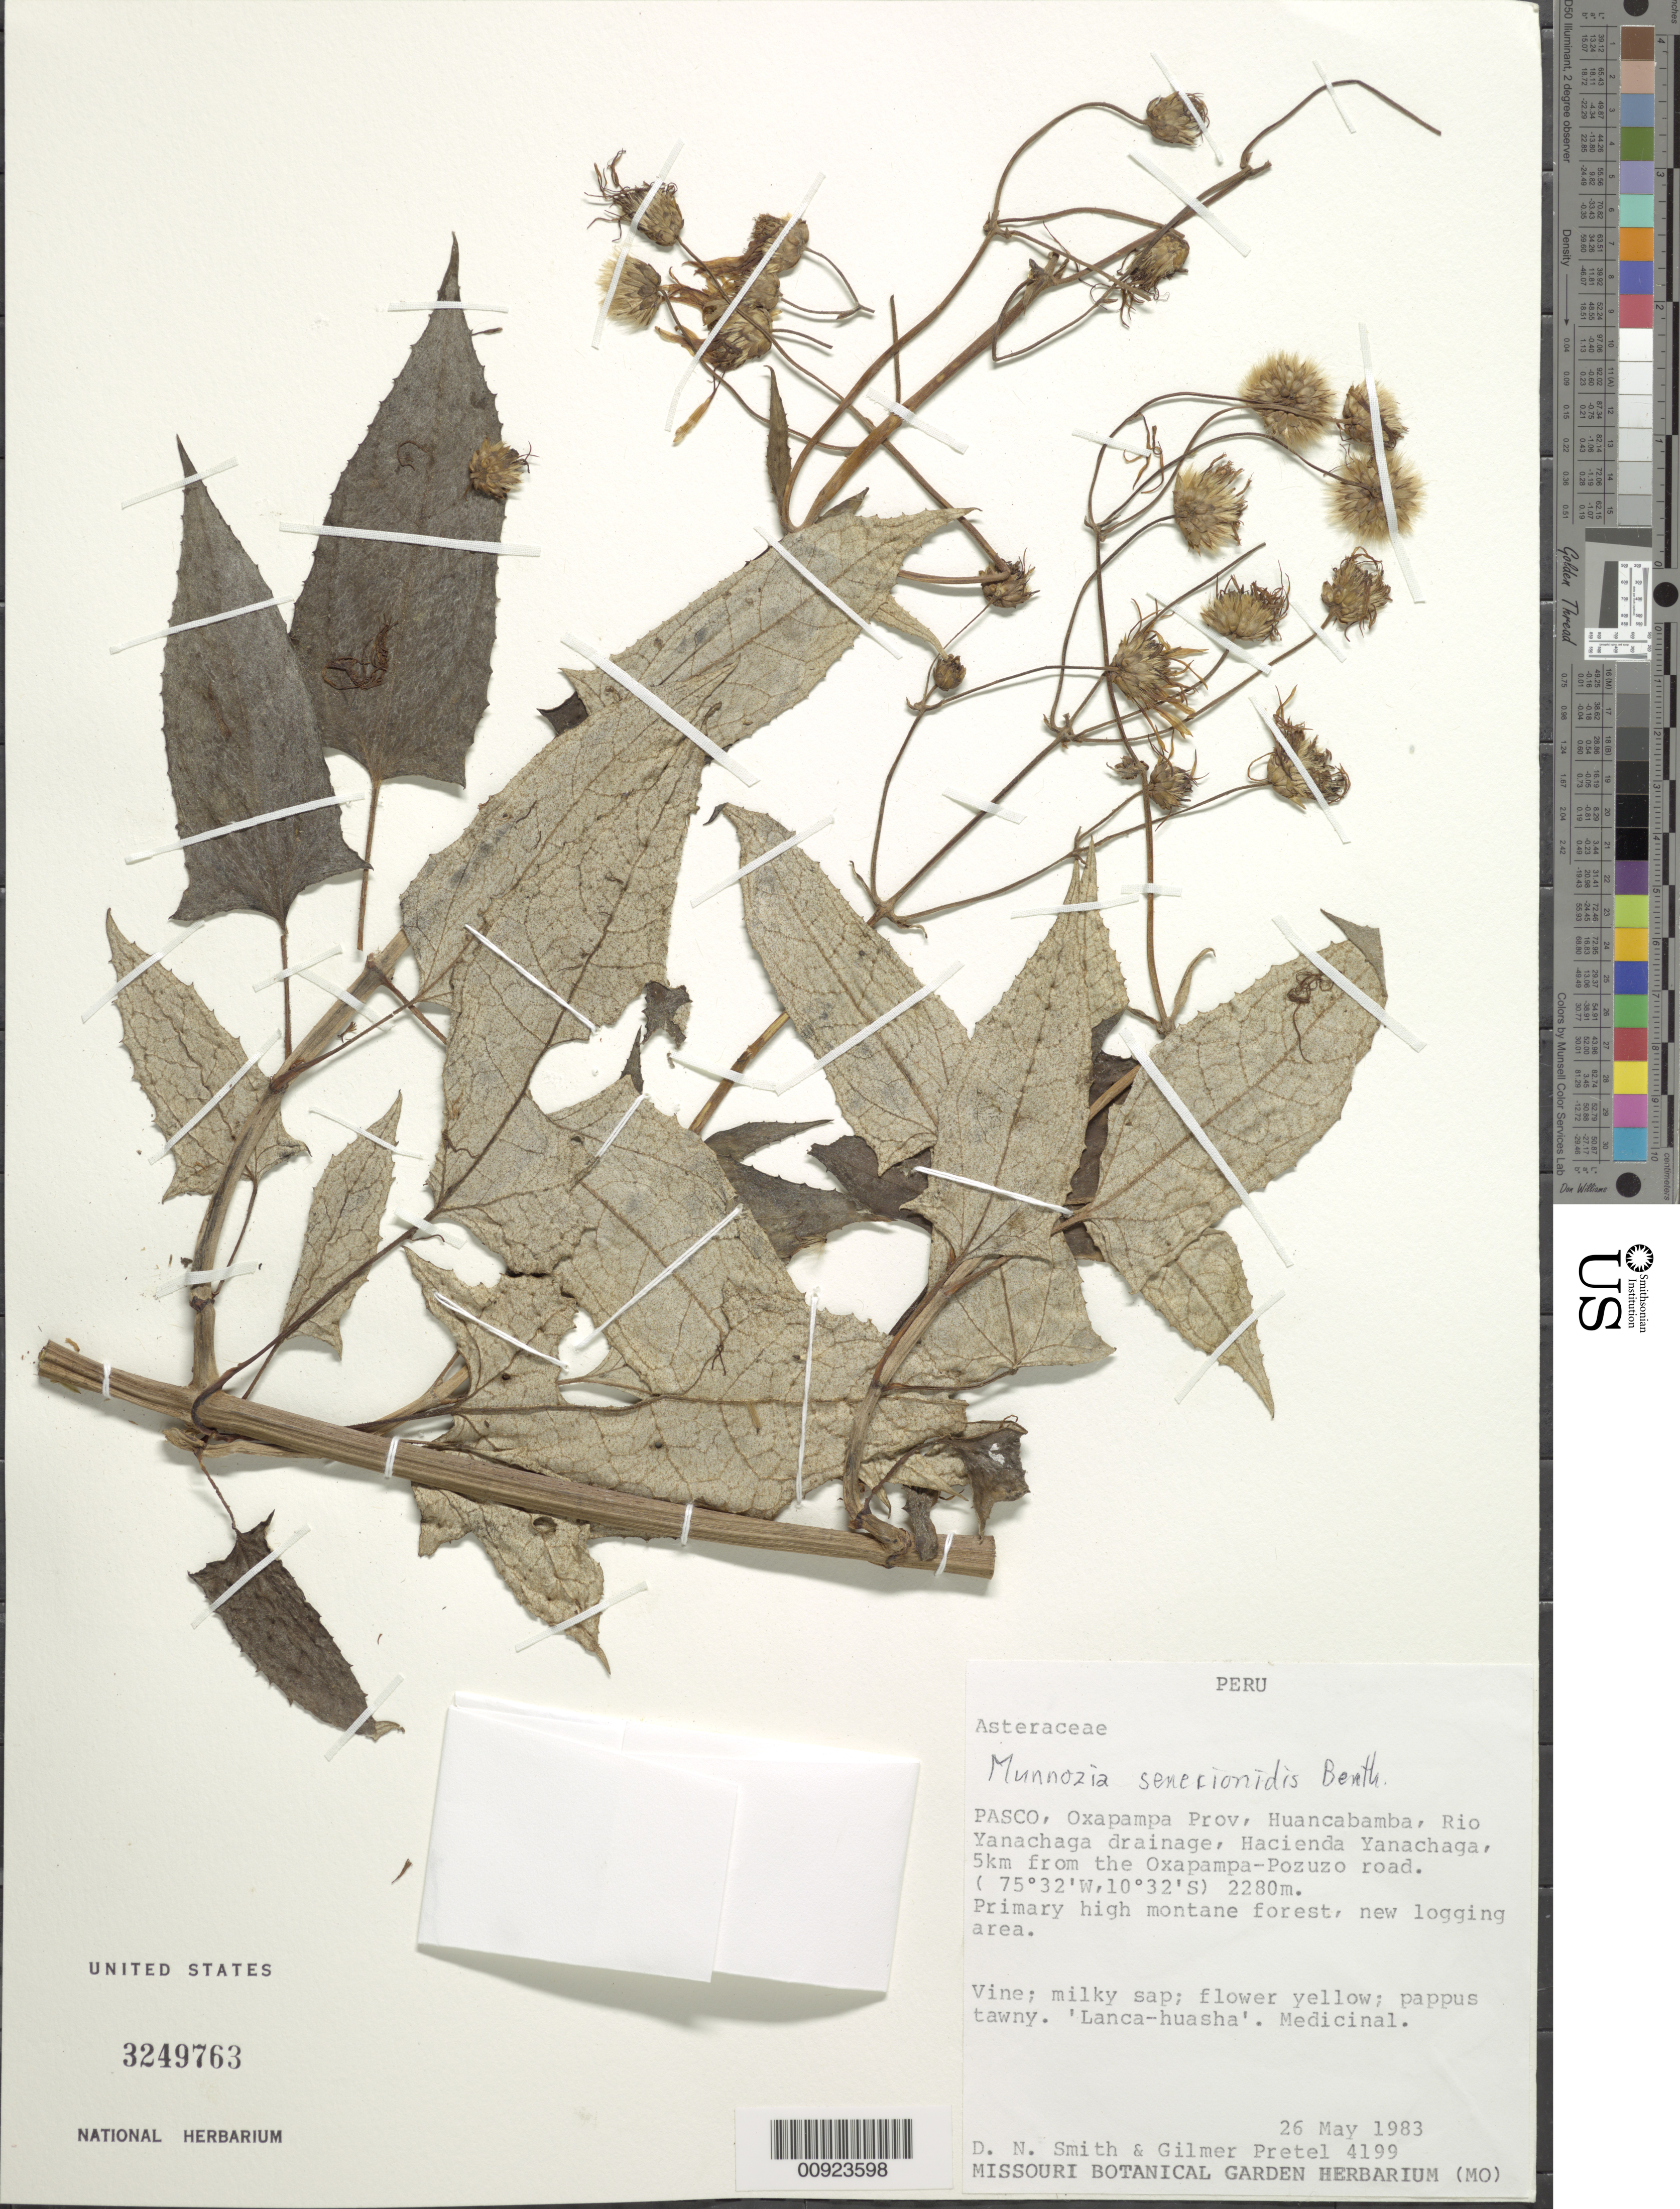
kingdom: Plantae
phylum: Tracheophyta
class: Magnoliopsida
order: Asterales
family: Asteraceae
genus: Munnozia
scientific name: Munnozia senecionidis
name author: Benth.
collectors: D. Smith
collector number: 4199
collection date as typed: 26 May 1983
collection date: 1983-05-26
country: Peru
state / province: Pasco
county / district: Oxapampa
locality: Huancabamba, Rio Yanachaga drainage, Hacienda Yanachaga, 5 km from the Oxapampa-Pazuzo road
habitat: Primary high montane forest, new logging area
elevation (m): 2280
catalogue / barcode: US 3249763